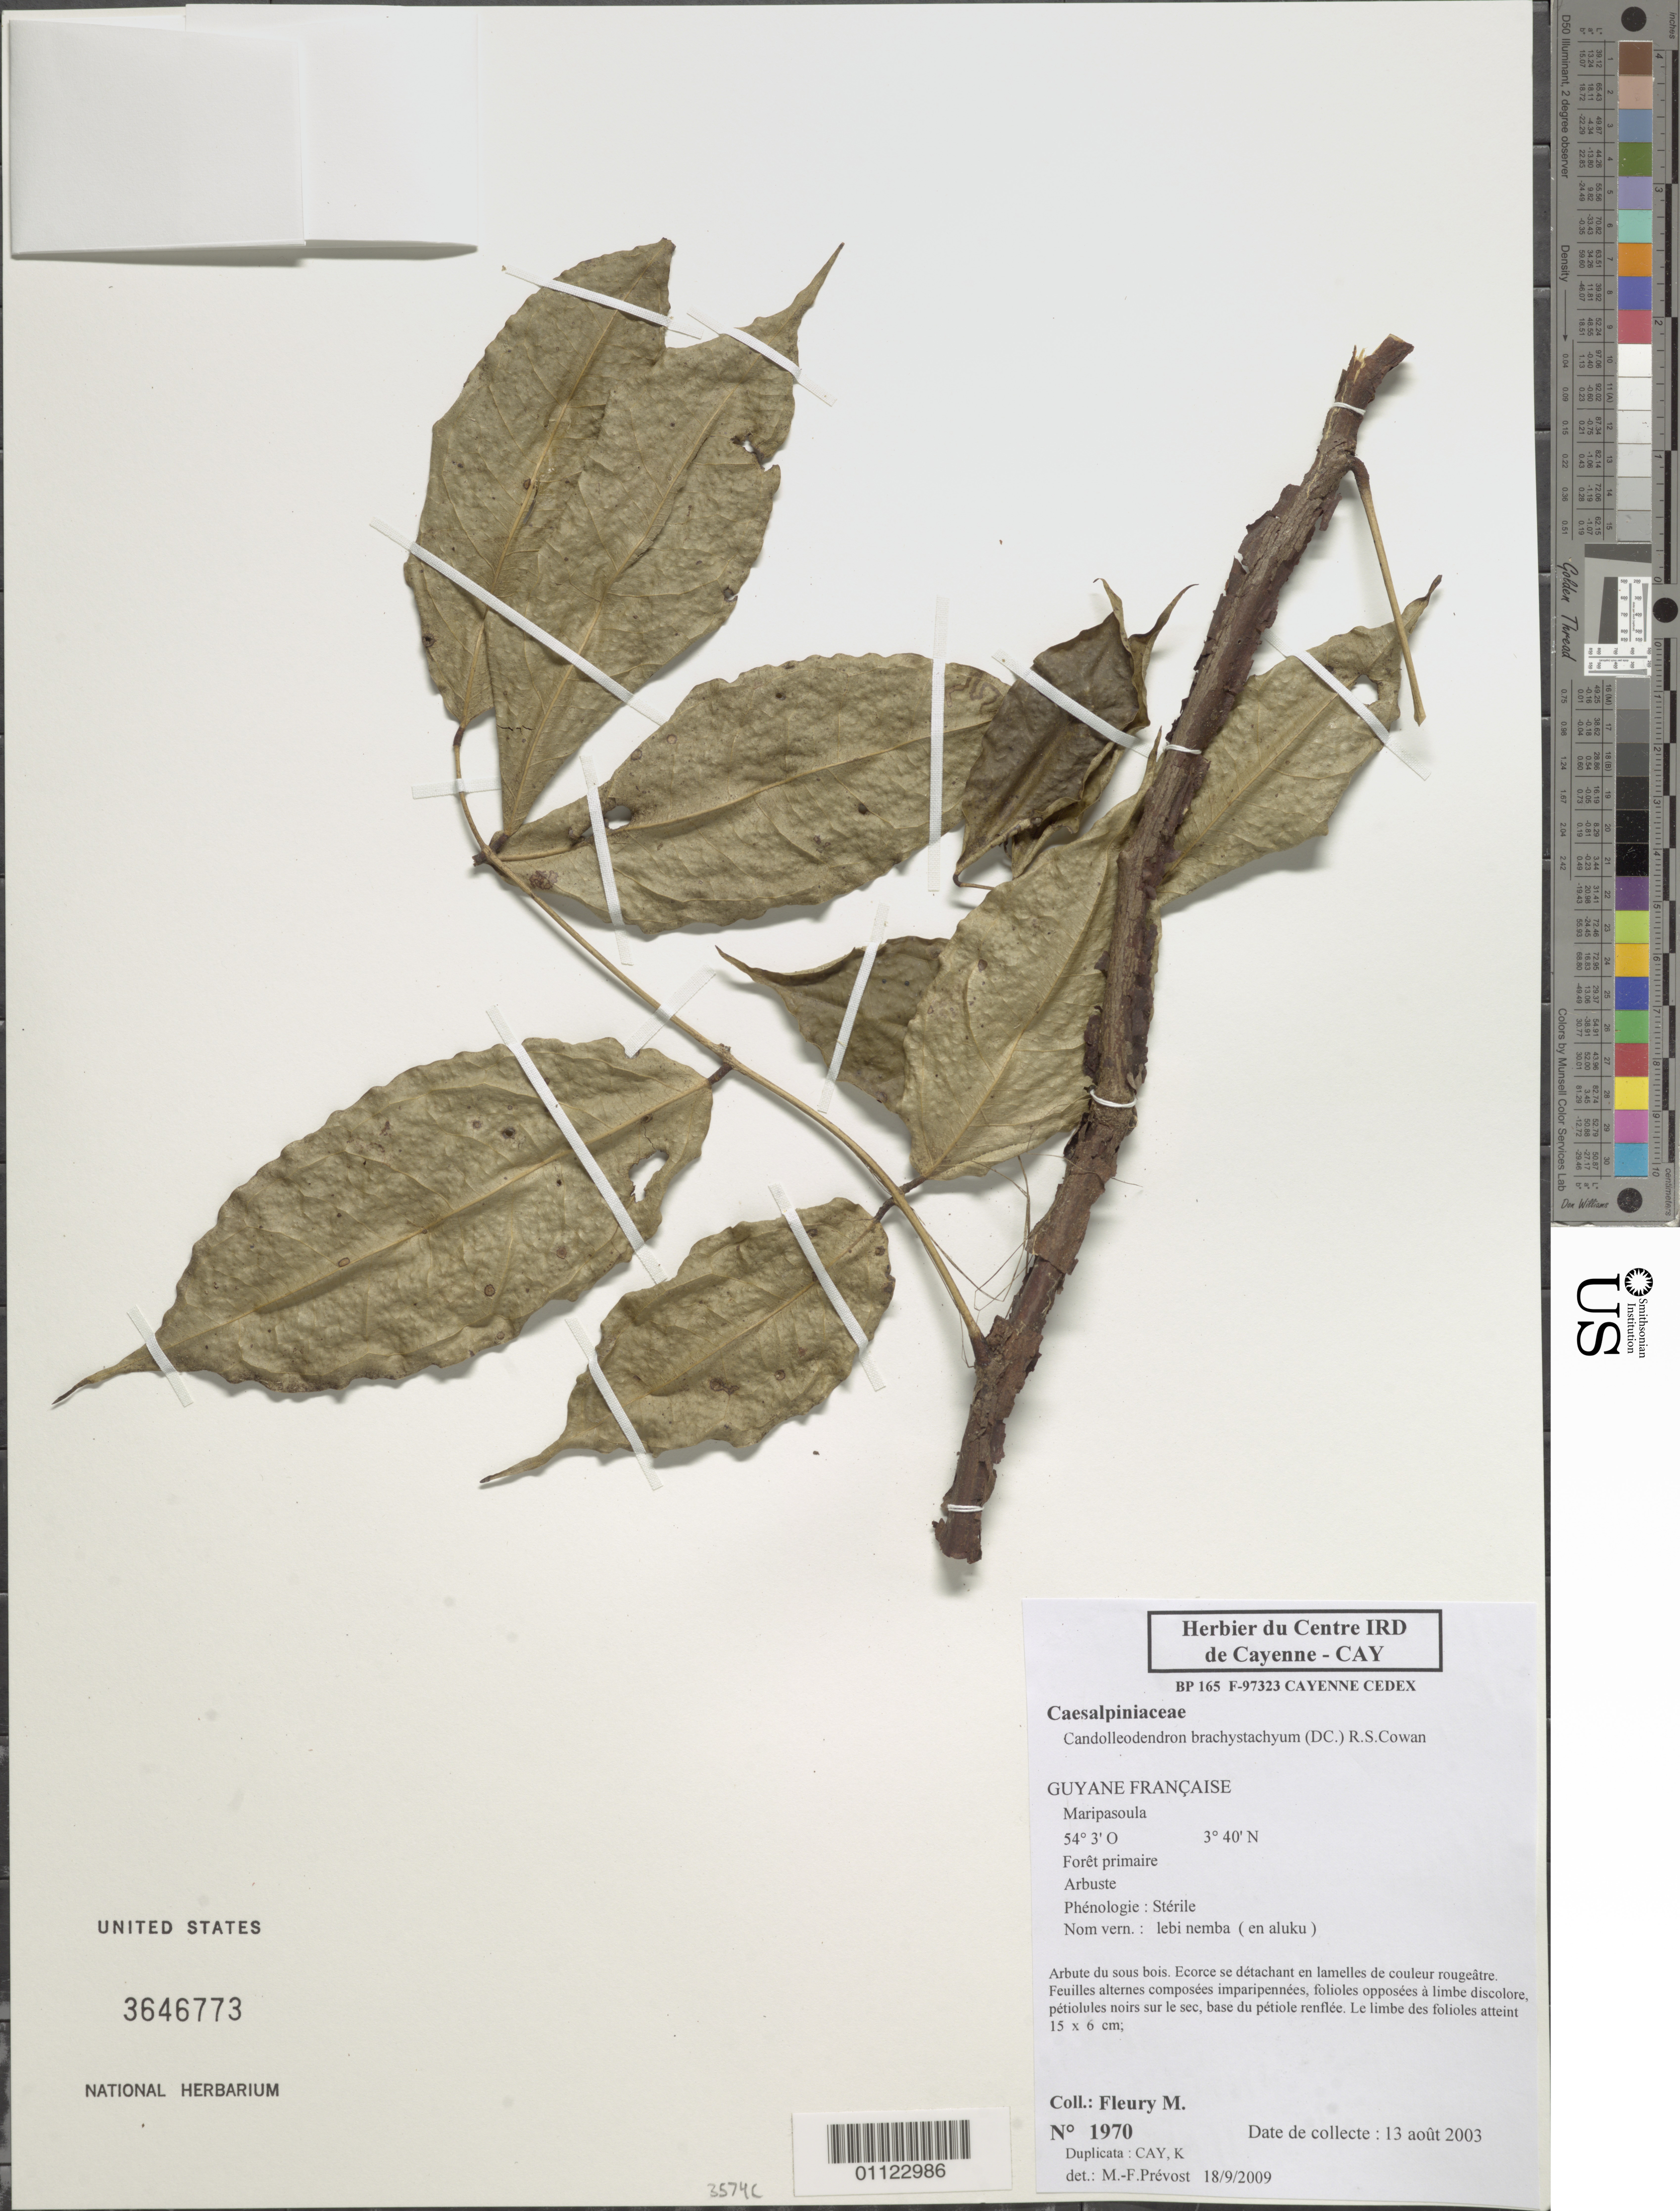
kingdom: Plantae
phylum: Tracheophyta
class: Magnoliopsida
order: Fabales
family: Fabaceae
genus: Candolleodendron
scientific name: Candolleodendron brachystachyum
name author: (DC.) R.S. Cowan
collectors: M. Fleury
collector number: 1970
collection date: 2003-08-13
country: French Guiana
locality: Guyana Franciase, Maripasoula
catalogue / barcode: US 3646773